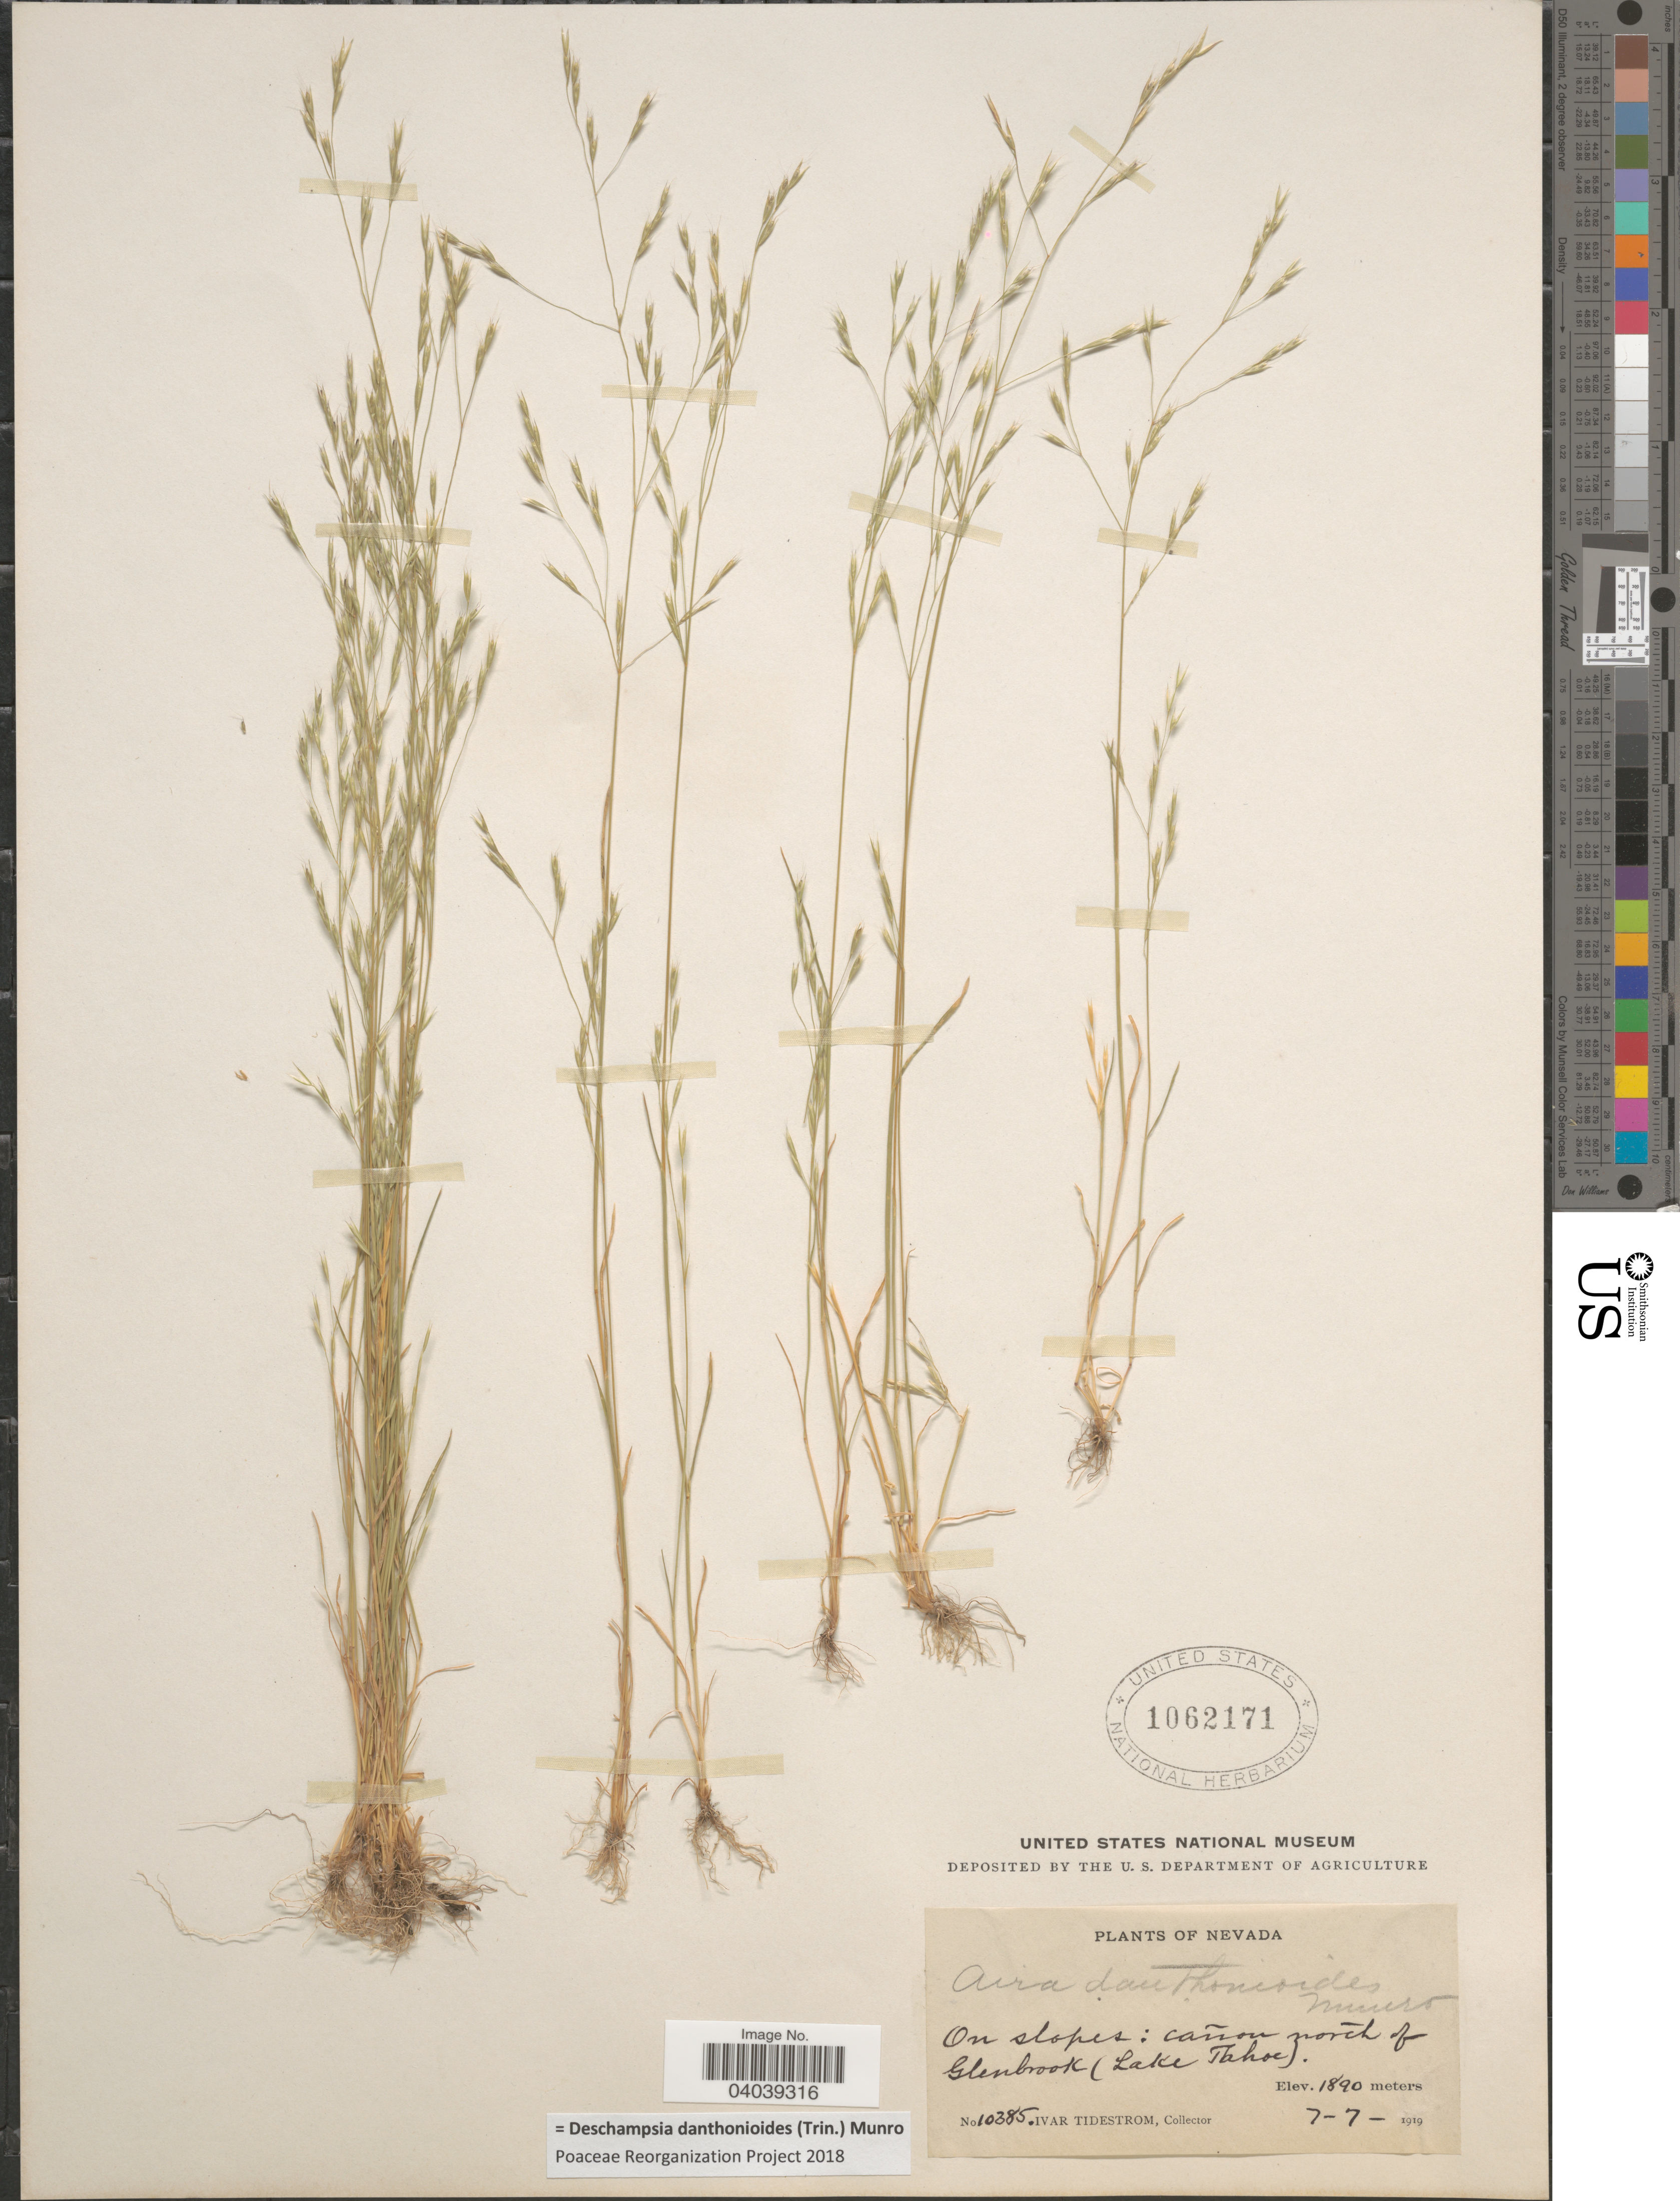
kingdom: Plantae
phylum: Tracheophyta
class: Liliopsida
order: Poales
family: Poaceae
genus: Deschampsia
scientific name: Deschampsia danthonioides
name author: (Trin.) Munro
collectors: I. F. Tidestrom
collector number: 10385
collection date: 1919-07-07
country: United States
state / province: Nevada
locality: On slopes: cañon north of Glenbrook (Lake Tahoe).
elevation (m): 1890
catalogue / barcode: US 1062171